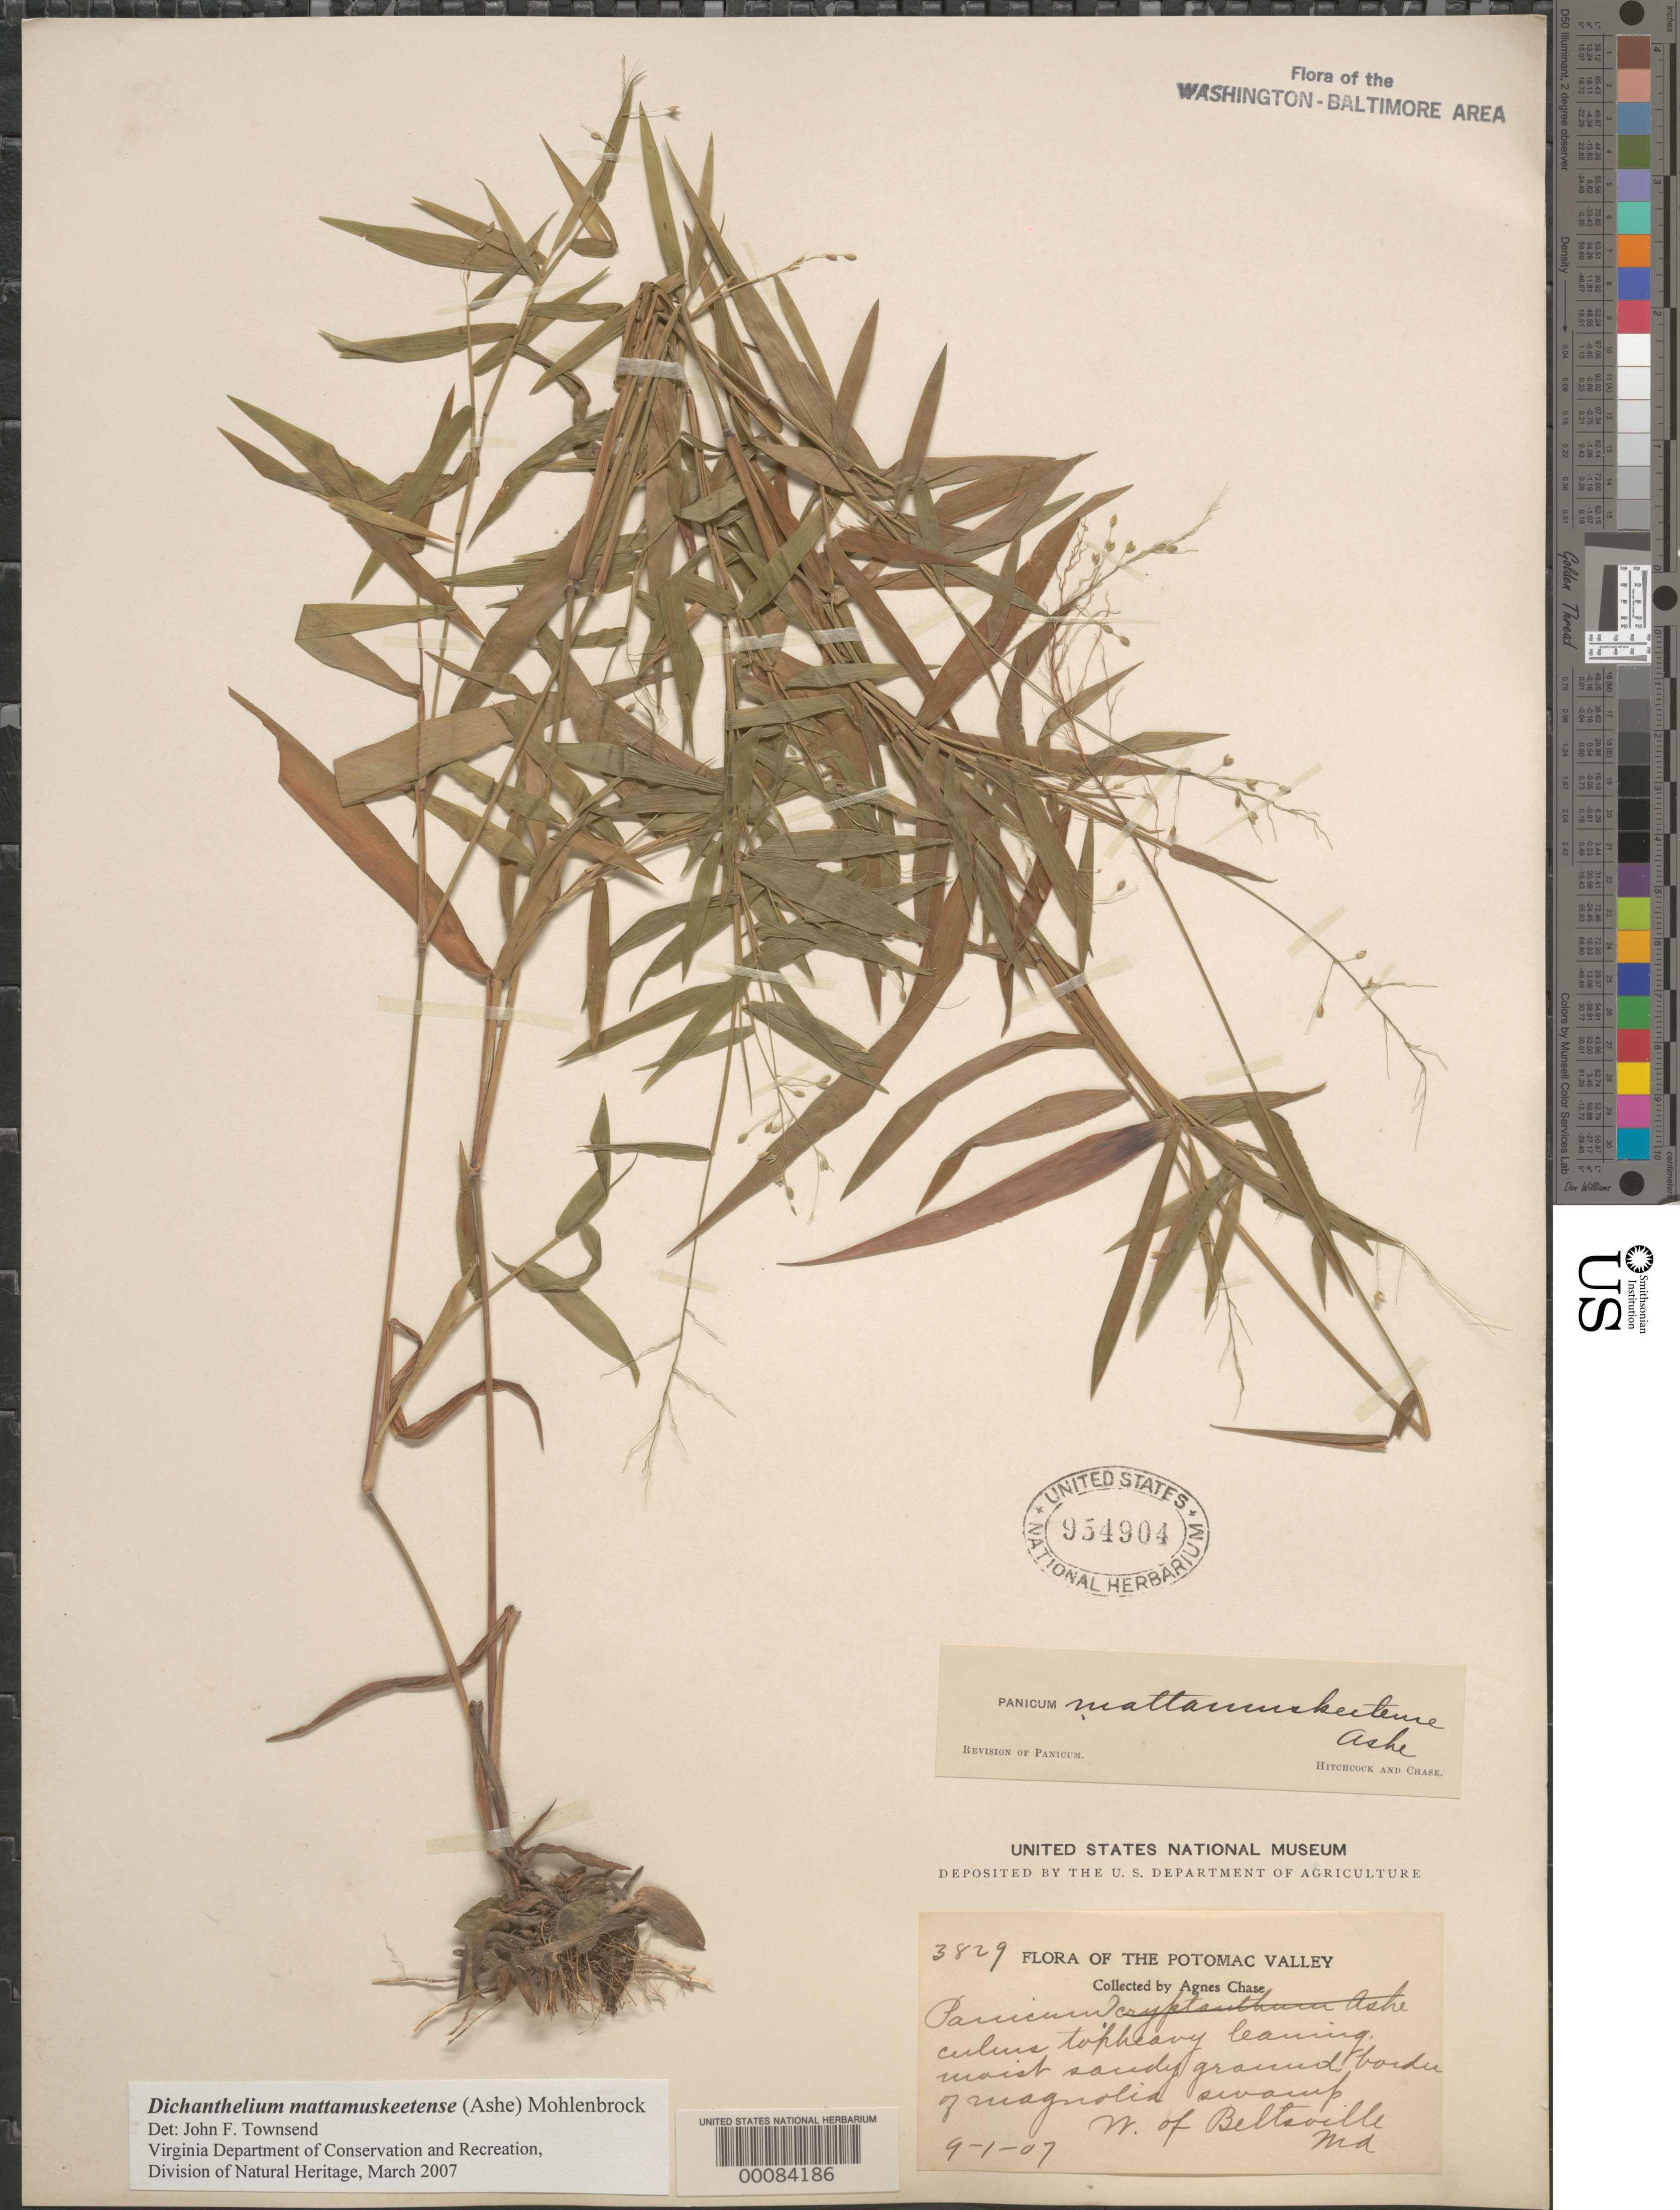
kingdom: Plantae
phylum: Tracheophyta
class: Liliopsida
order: Poales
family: Poaceae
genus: Dichanthelium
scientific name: Dichanthelium mattamuskeetense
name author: (Ashe) Mohlenbr.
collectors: A. Chase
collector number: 3829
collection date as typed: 01 Sep 1907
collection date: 1907-09-01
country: United States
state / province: Maryland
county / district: Prince George's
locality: W of Beltsville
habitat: Moist, sandy soil, edge of magnolia swamp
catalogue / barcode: US 954904